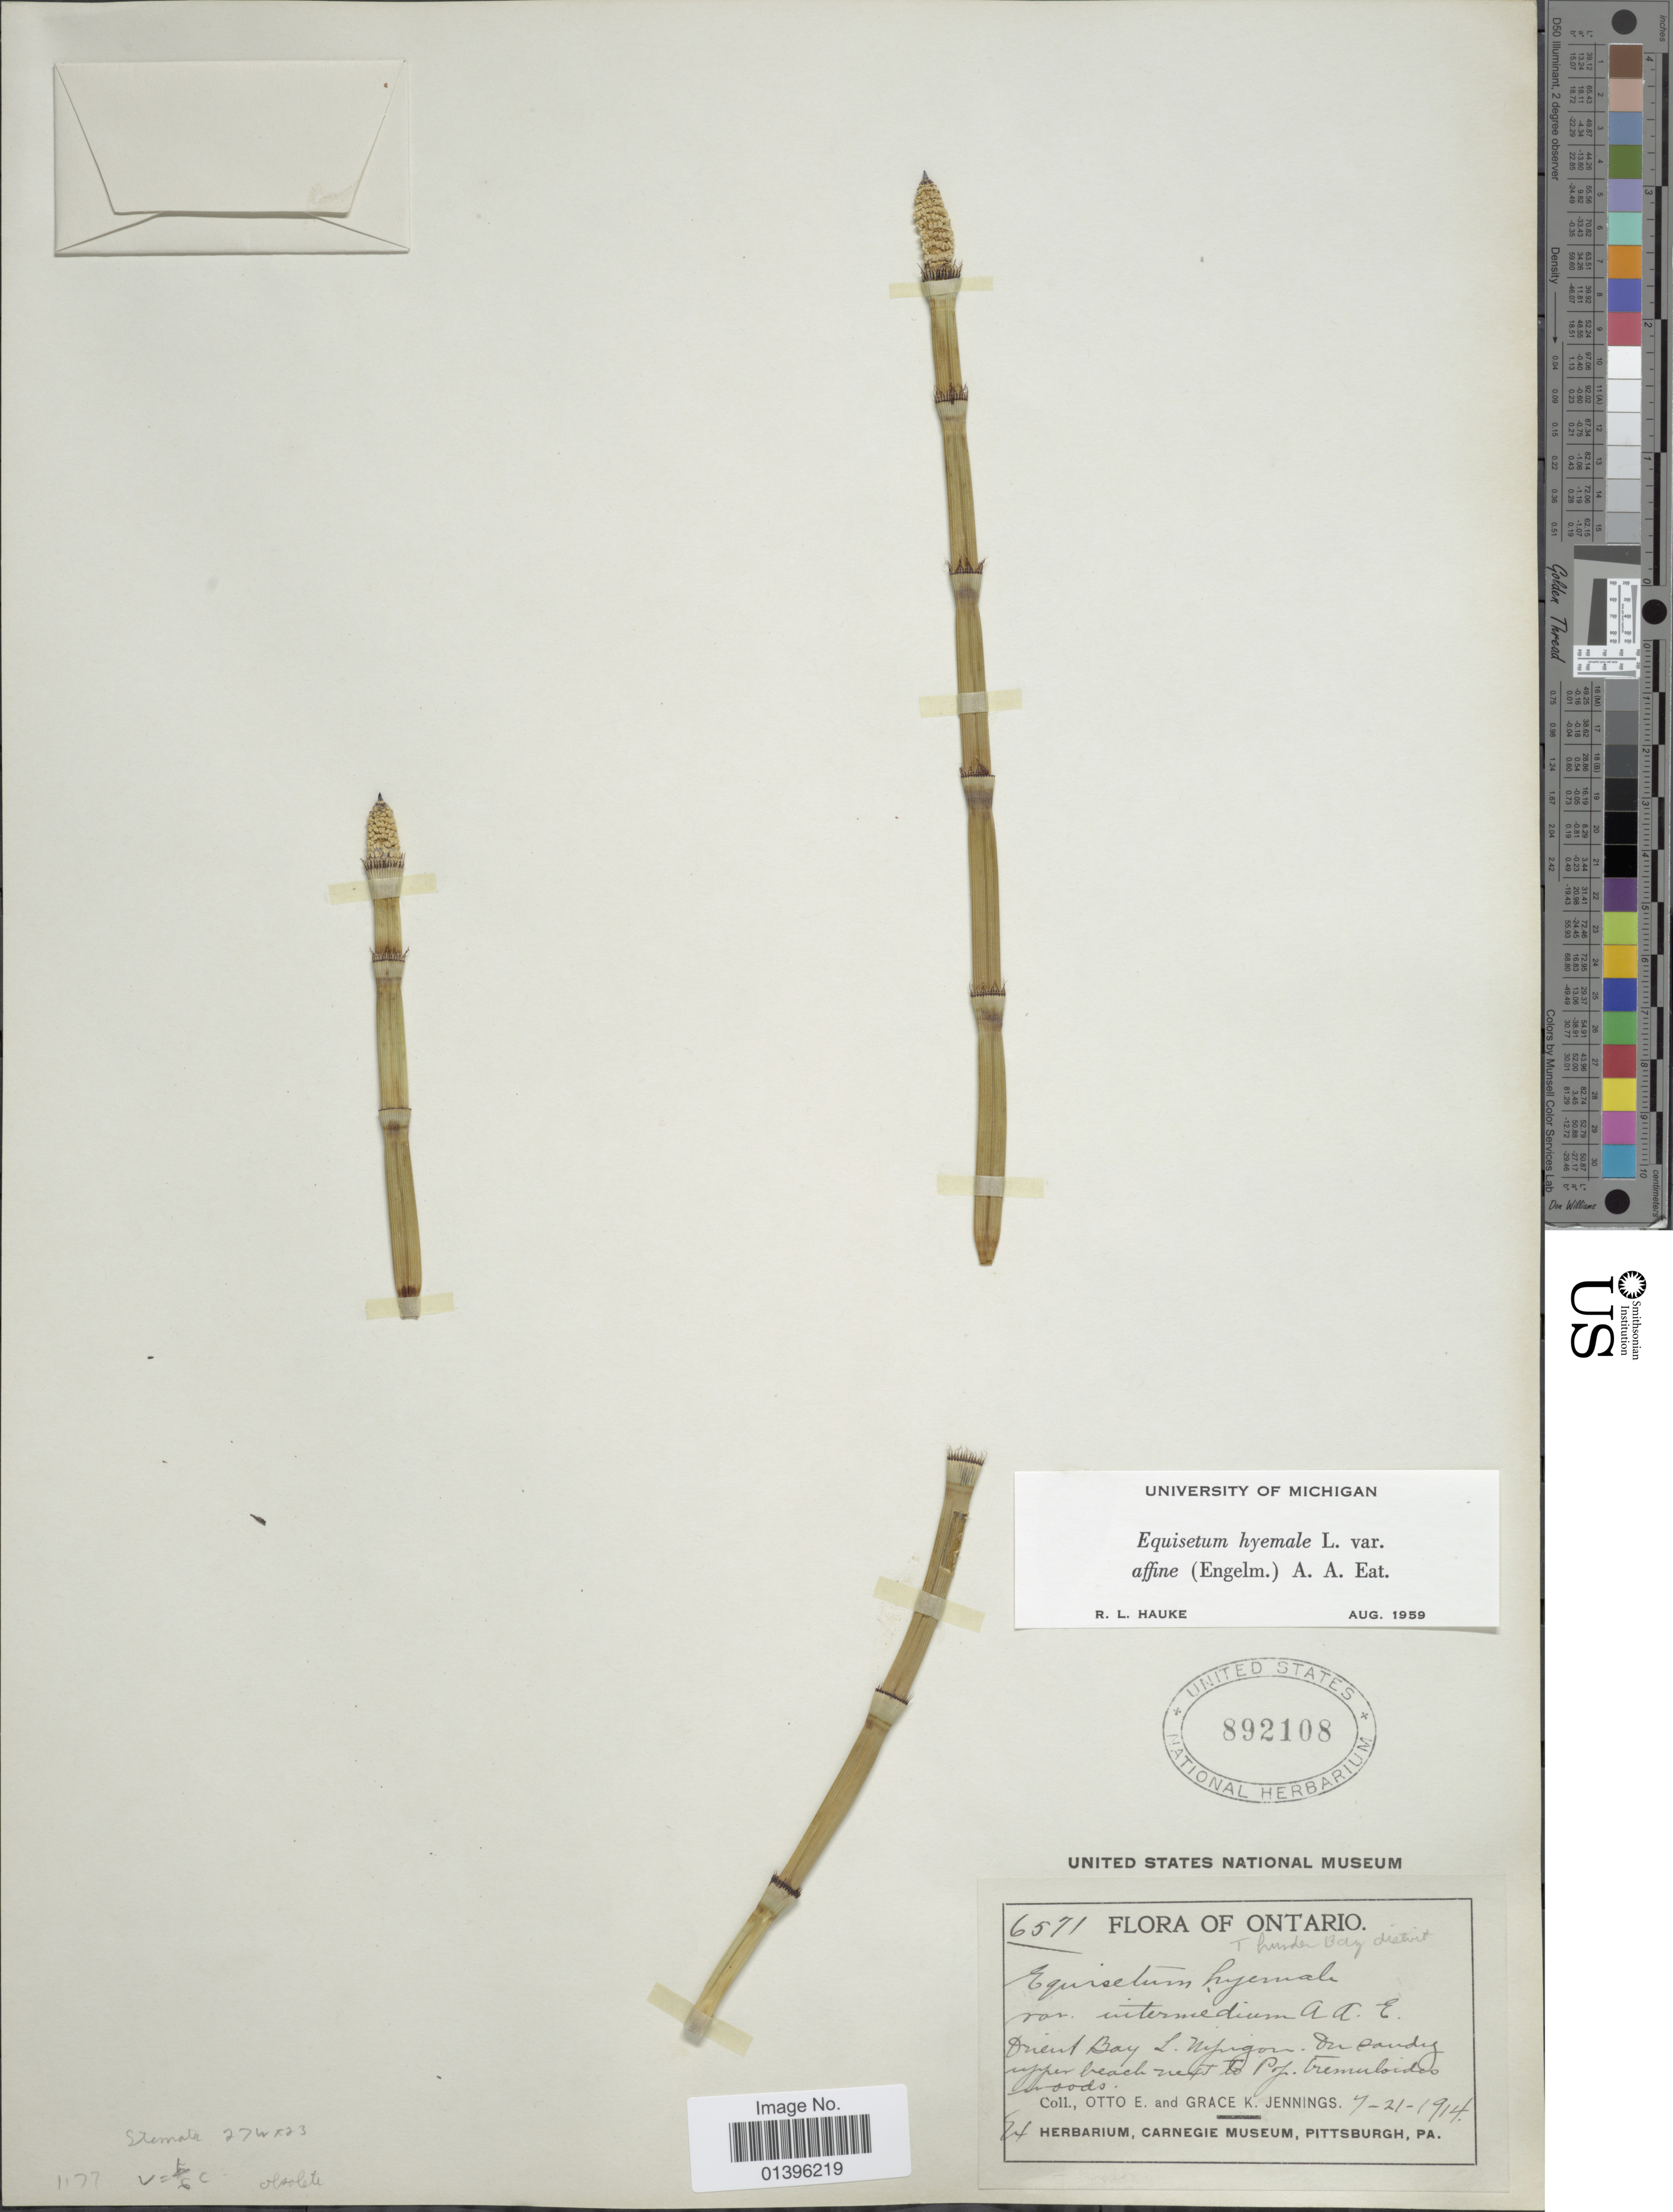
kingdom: Plantae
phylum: Tracheophyta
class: Polypodiopsida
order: Equisetales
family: Equisetaceae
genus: Equisetum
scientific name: Equisetum hyemale var. affine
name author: (Engelm.) A.A. Eaton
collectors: O. E. Jennings & G. K. Jennings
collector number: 6571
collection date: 1914-07-21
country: Canada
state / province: Ontario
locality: Orient Bay L. Nipigon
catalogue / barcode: US 892108